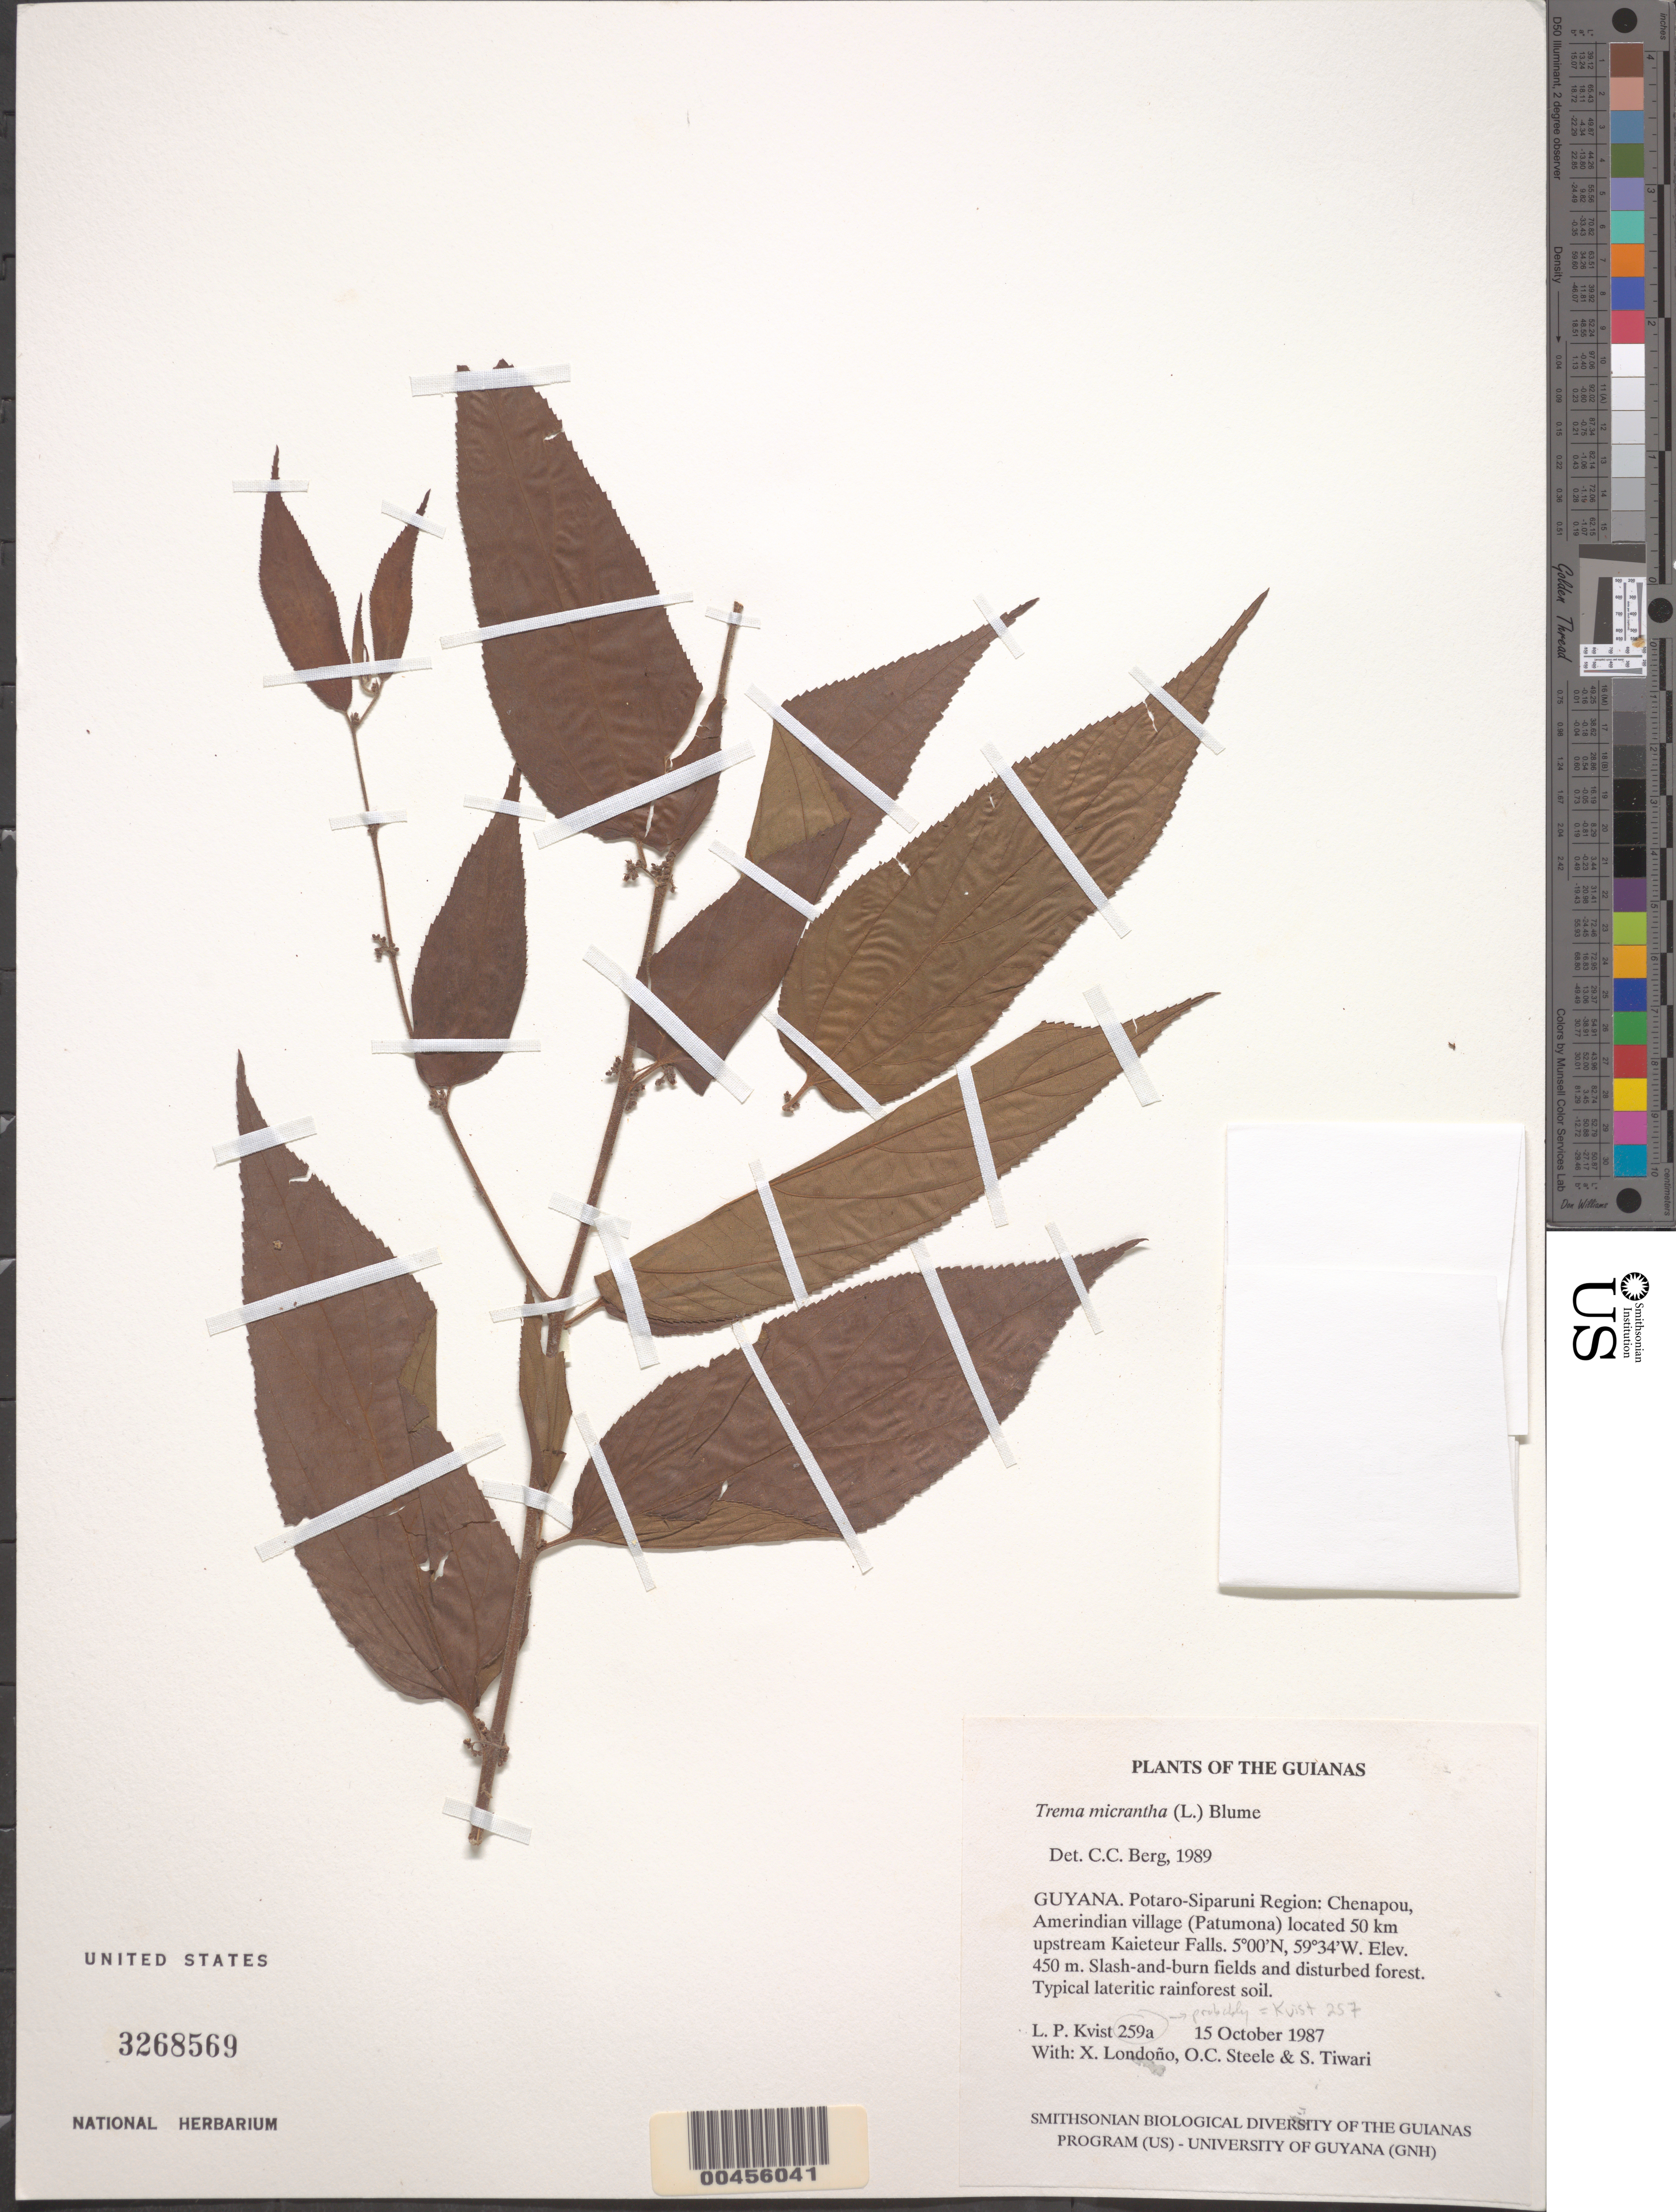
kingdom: Plantae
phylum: Tracheophyta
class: Magnoliopsida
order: Rosales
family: Cannabaceae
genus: Trema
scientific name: Trema micranthum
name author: (L.) Blume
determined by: Berg, C. C.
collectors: L. P. Kvist, X. Londoño, O. C. Steele & S. Tiwari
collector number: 259 a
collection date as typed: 15 October 1987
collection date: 1987-10-15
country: Guyana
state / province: Potaro-Siparuni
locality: Chenapou, Amerindian village (Patumona) located 50 km upstream Kaieteur Falls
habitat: Slash-and-burn fields and disturbed forest. Typical lateritic rainforest soil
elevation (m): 450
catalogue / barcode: US 3268569